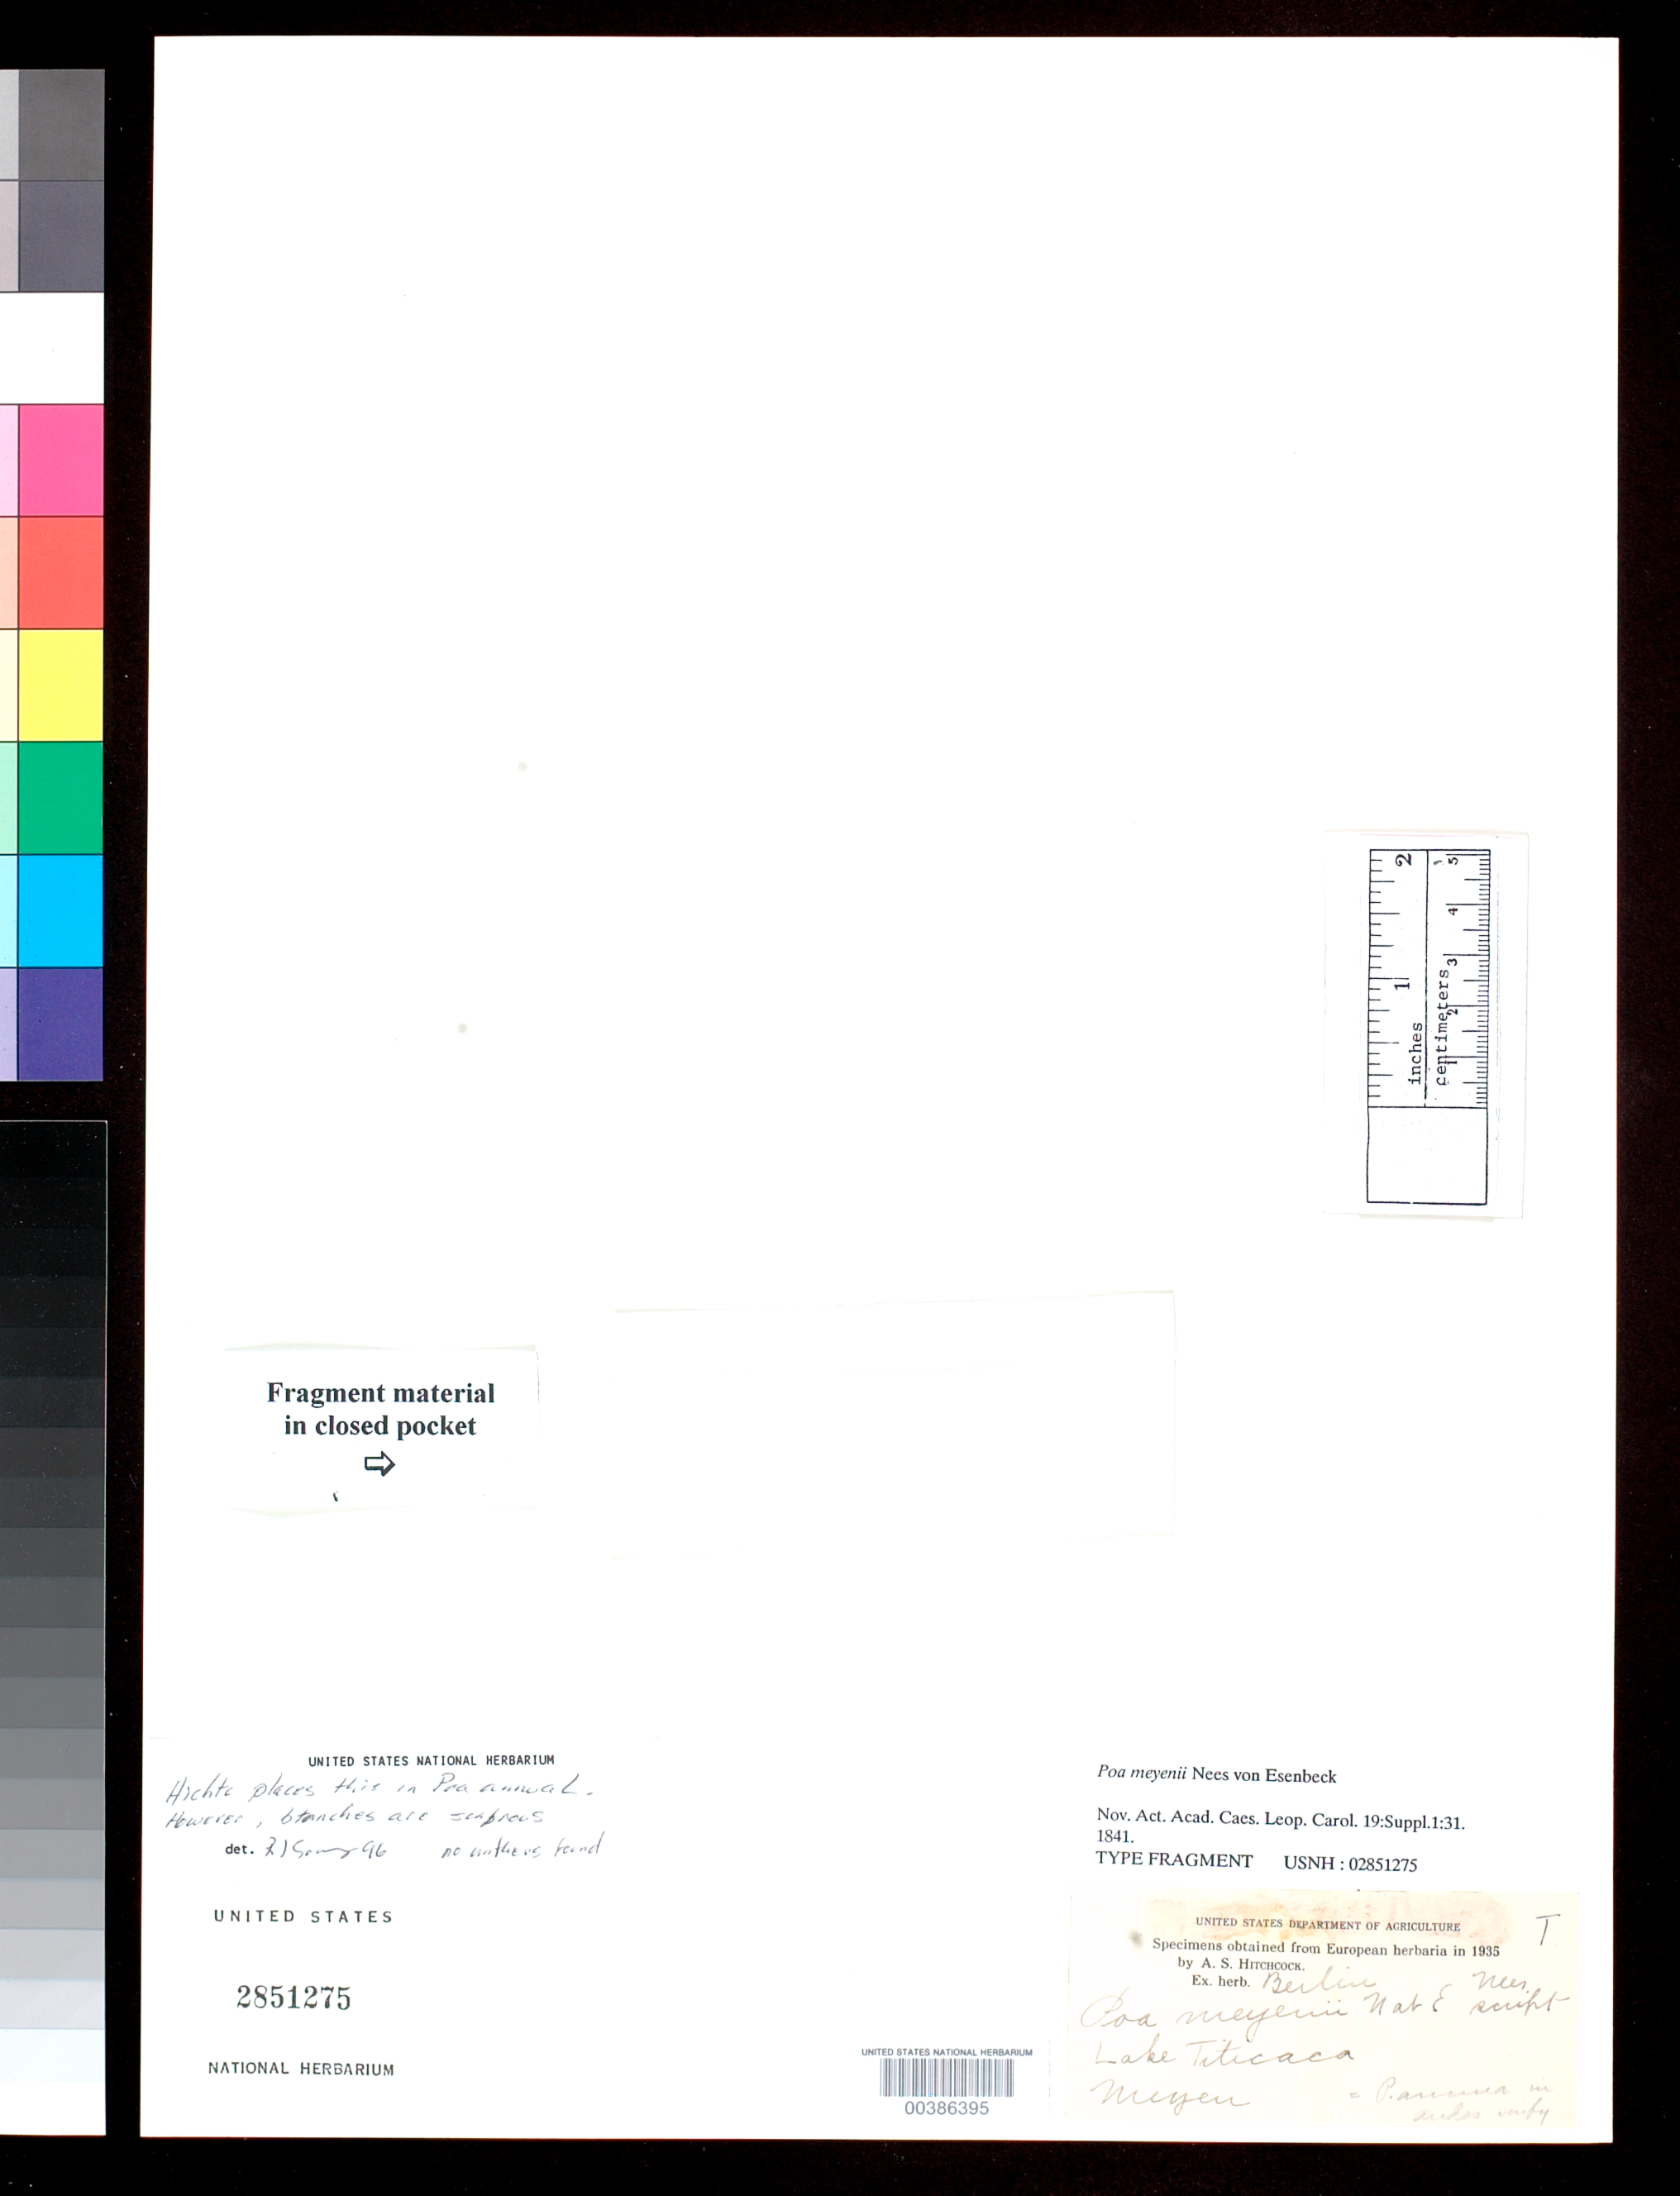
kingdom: Plantae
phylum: Tracheophyta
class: Liliopsida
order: Poales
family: Poaceae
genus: Poa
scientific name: Poa meyenii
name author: Nees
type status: Type Fragment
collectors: F. J. F. Meyen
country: Peru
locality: Lake Titicaca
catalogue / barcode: US 2851275